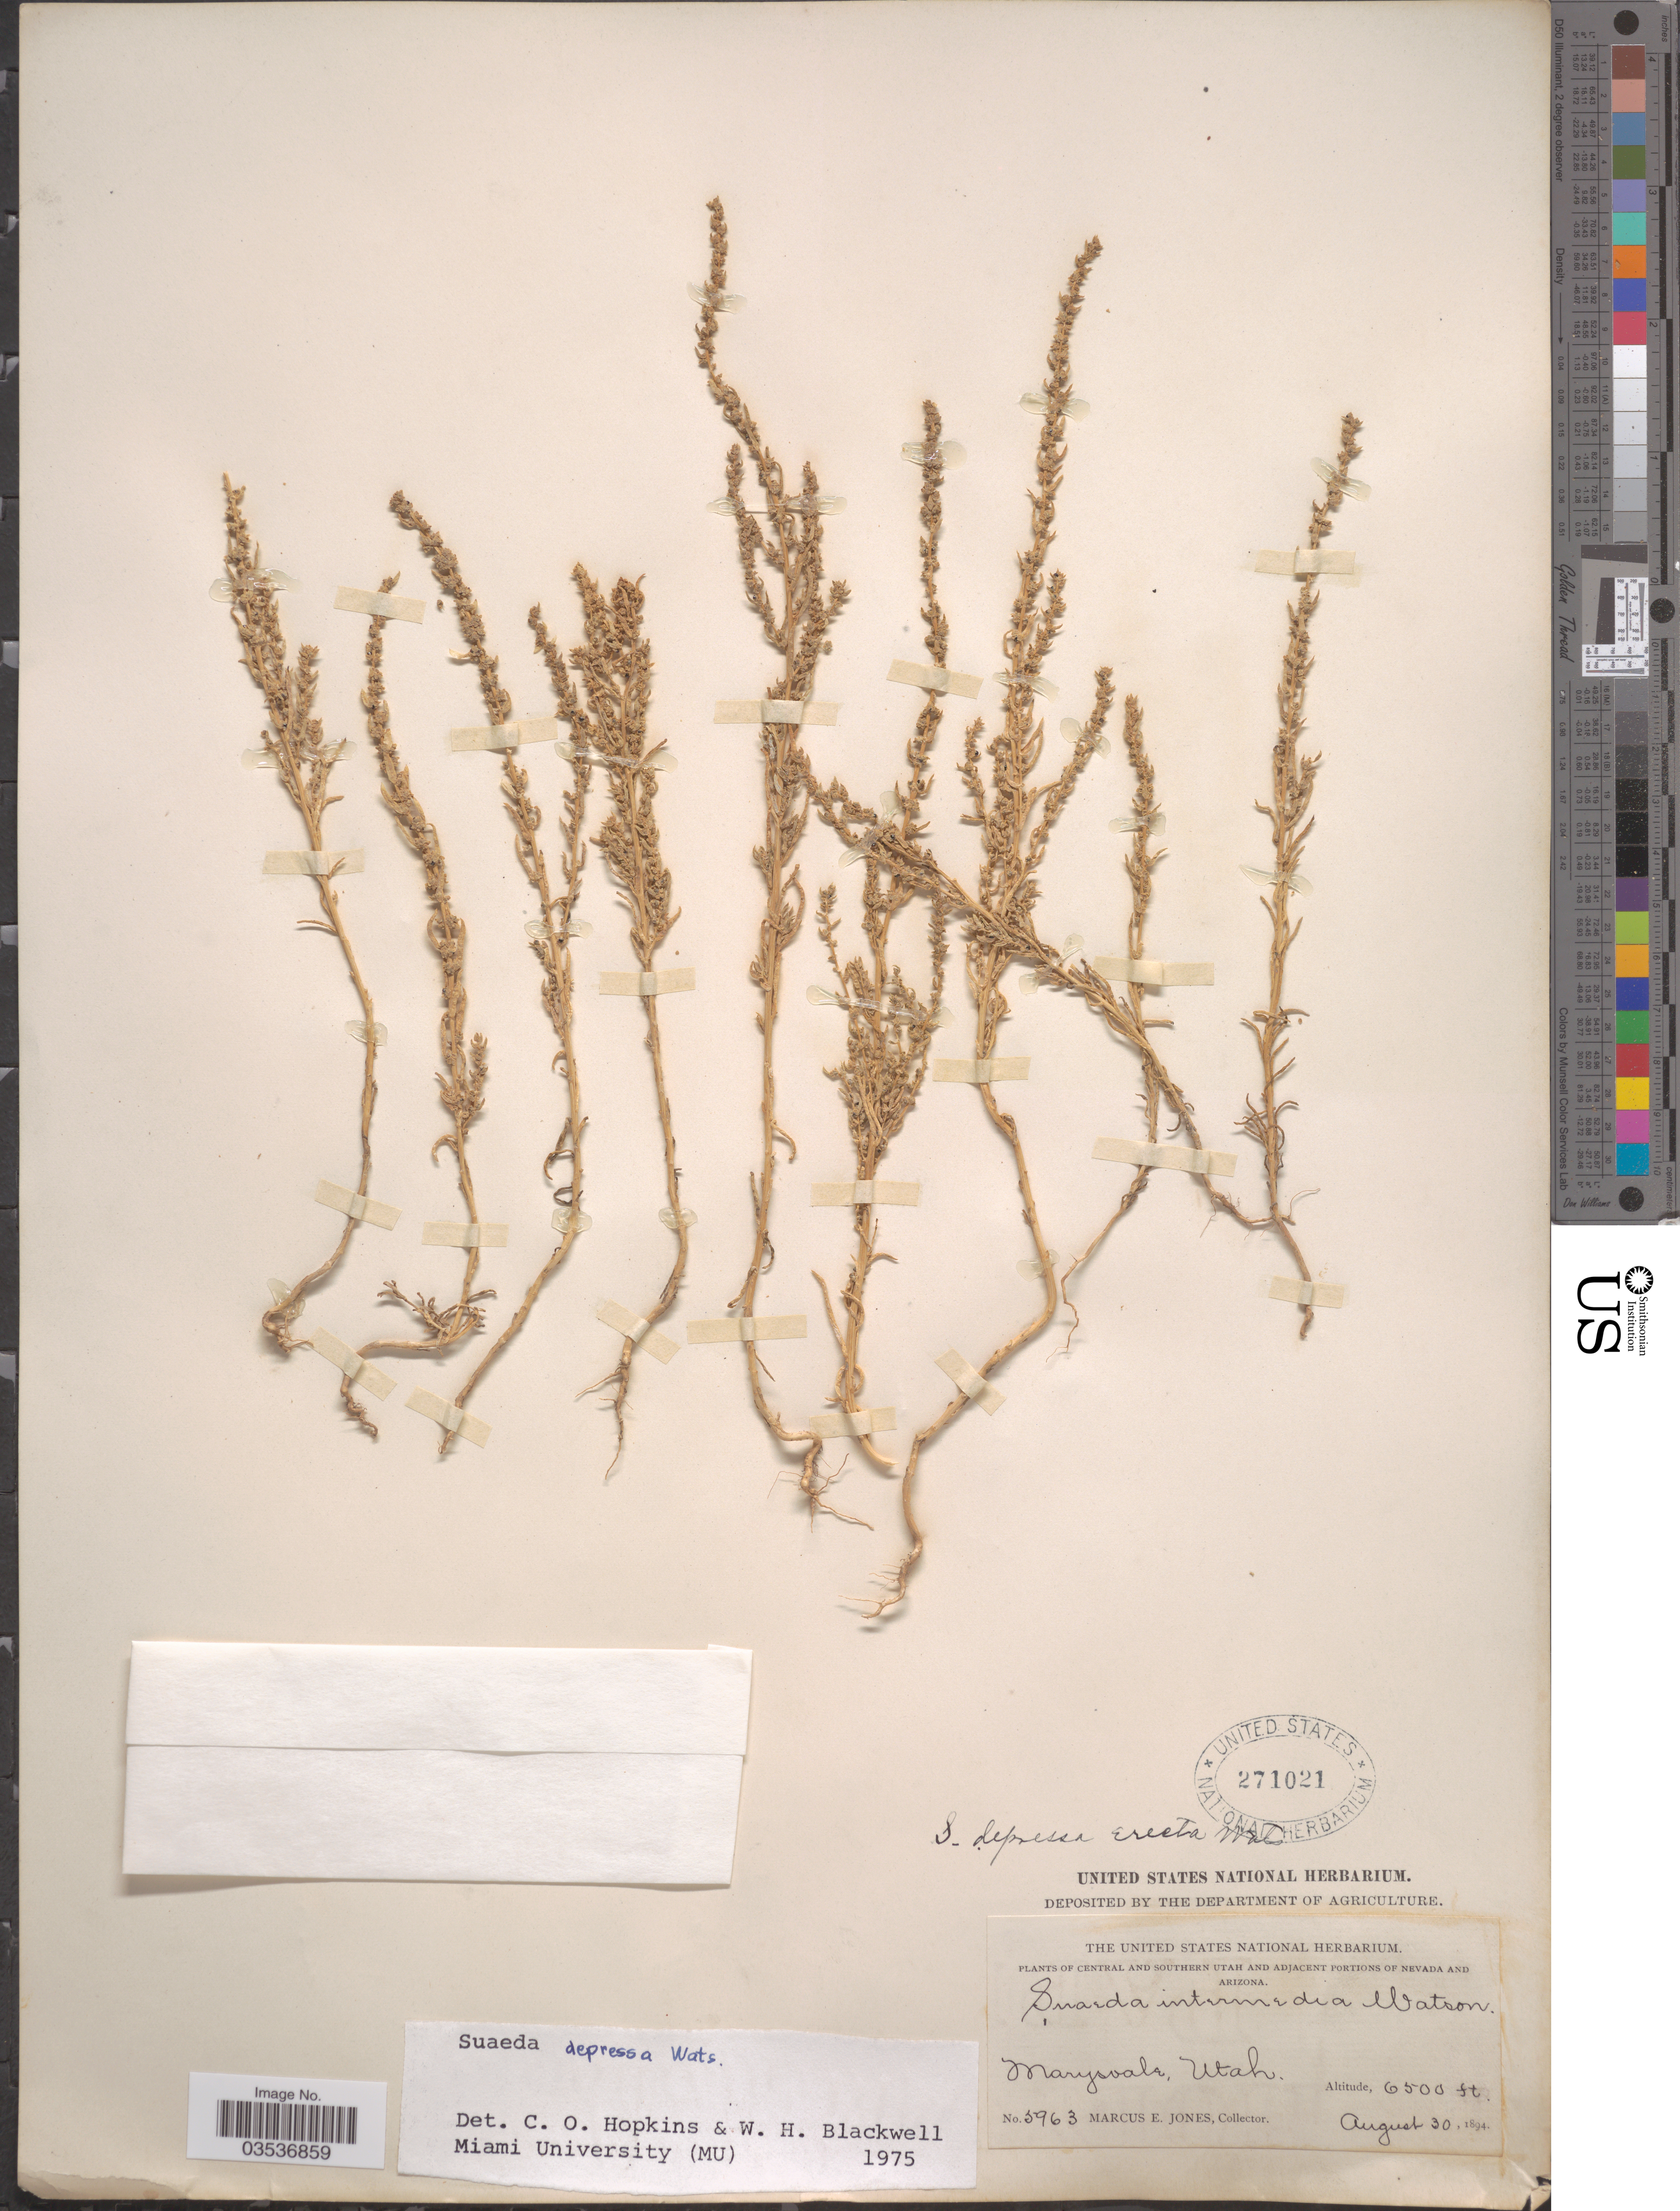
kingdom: Plantae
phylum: Tracheophyta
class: Magnoliopsida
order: Caryophyllales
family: Amaranthaceae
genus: Suaeda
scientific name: Suaeda depressa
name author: (Pursh) S. Watson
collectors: M. E. Jones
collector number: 5963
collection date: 1894-08-30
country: United States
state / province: Utah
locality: Central and Southern Utah. Marysvale.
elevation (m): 1981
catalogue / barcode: US 271021